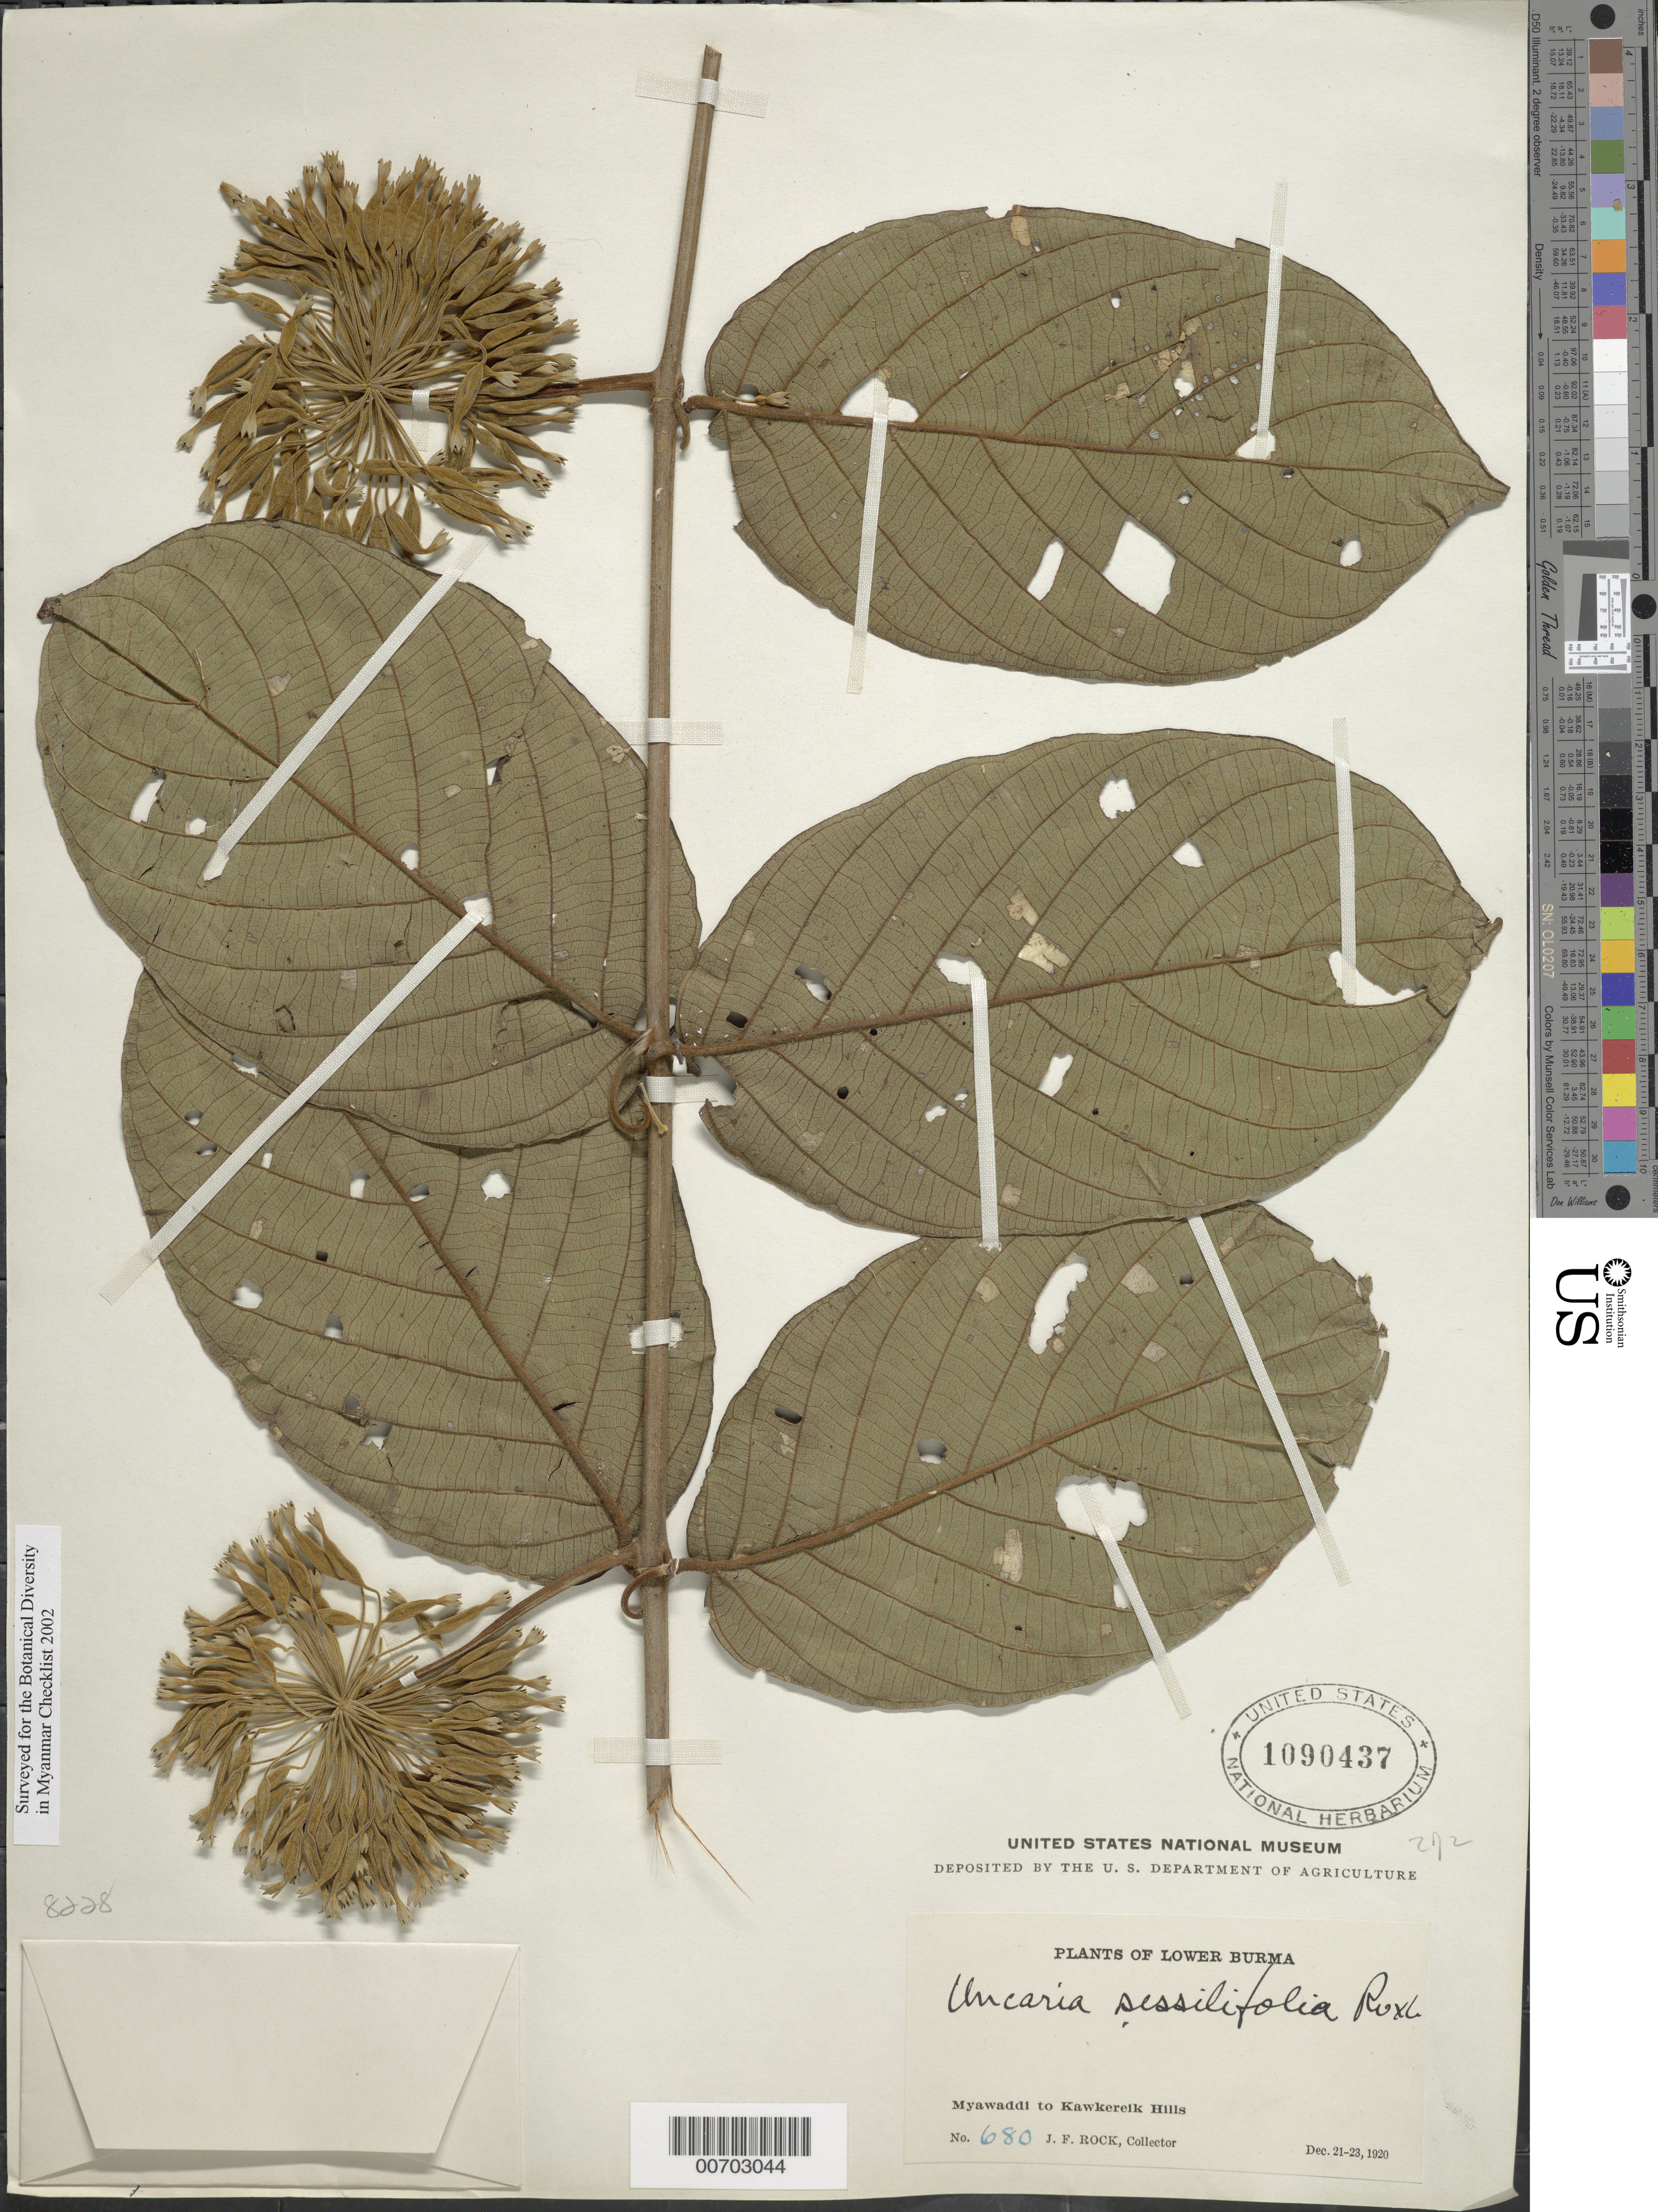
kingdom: Plantae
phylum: Tracheophyta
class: Magnoliopsida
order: Gentianales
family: Rubiaceae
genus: Uncaria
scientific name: Uncaria sessilifolia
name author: Roxb.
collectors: J. F. Rock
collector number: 680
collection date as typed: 21 Dec 1920 to 23 Dec 1920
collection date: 1920-12-21/1920-12-23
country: Myanmar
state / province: Kawthule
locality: Myawaddi to Kawkereik Hills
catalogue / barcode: US 1090437